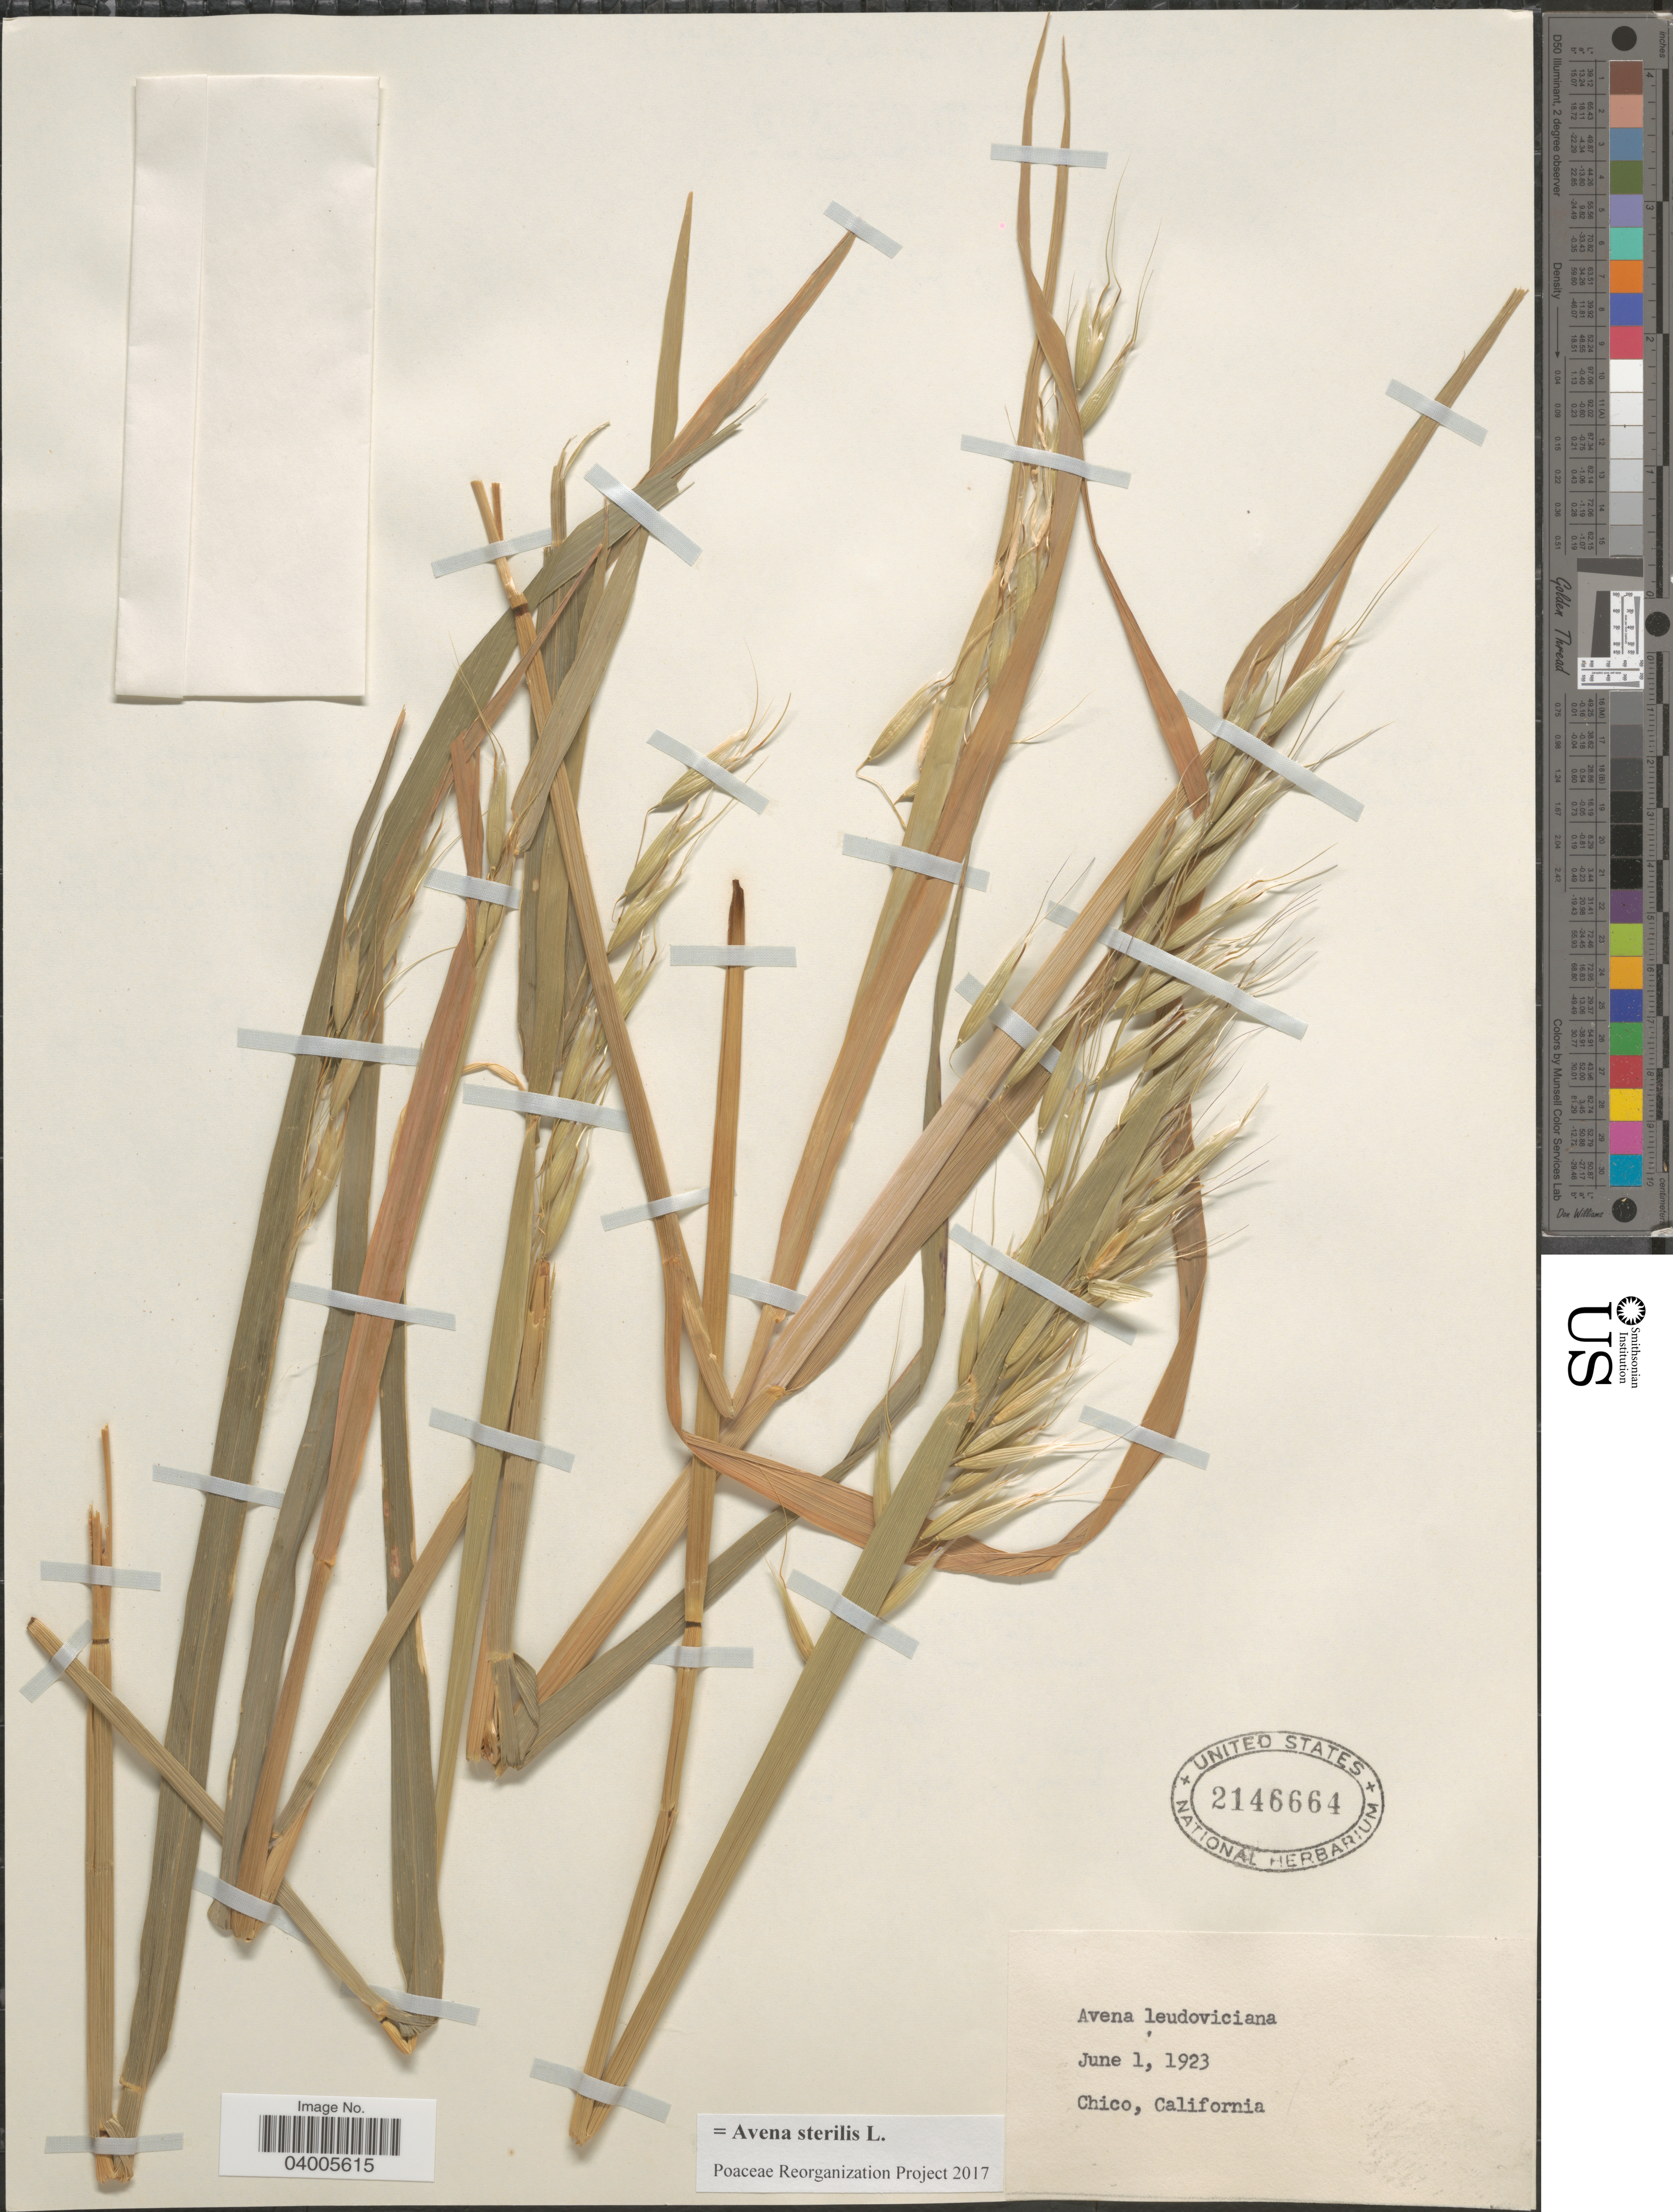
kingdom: Plantae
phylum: Tracheophyta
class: Liliopsida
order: Poales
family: Poaceae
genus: Avena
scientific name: Avena sterilis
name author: L.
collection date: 1923-06-01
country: United States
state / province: California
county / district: Butte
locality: Chico.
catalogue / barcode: US 2146664